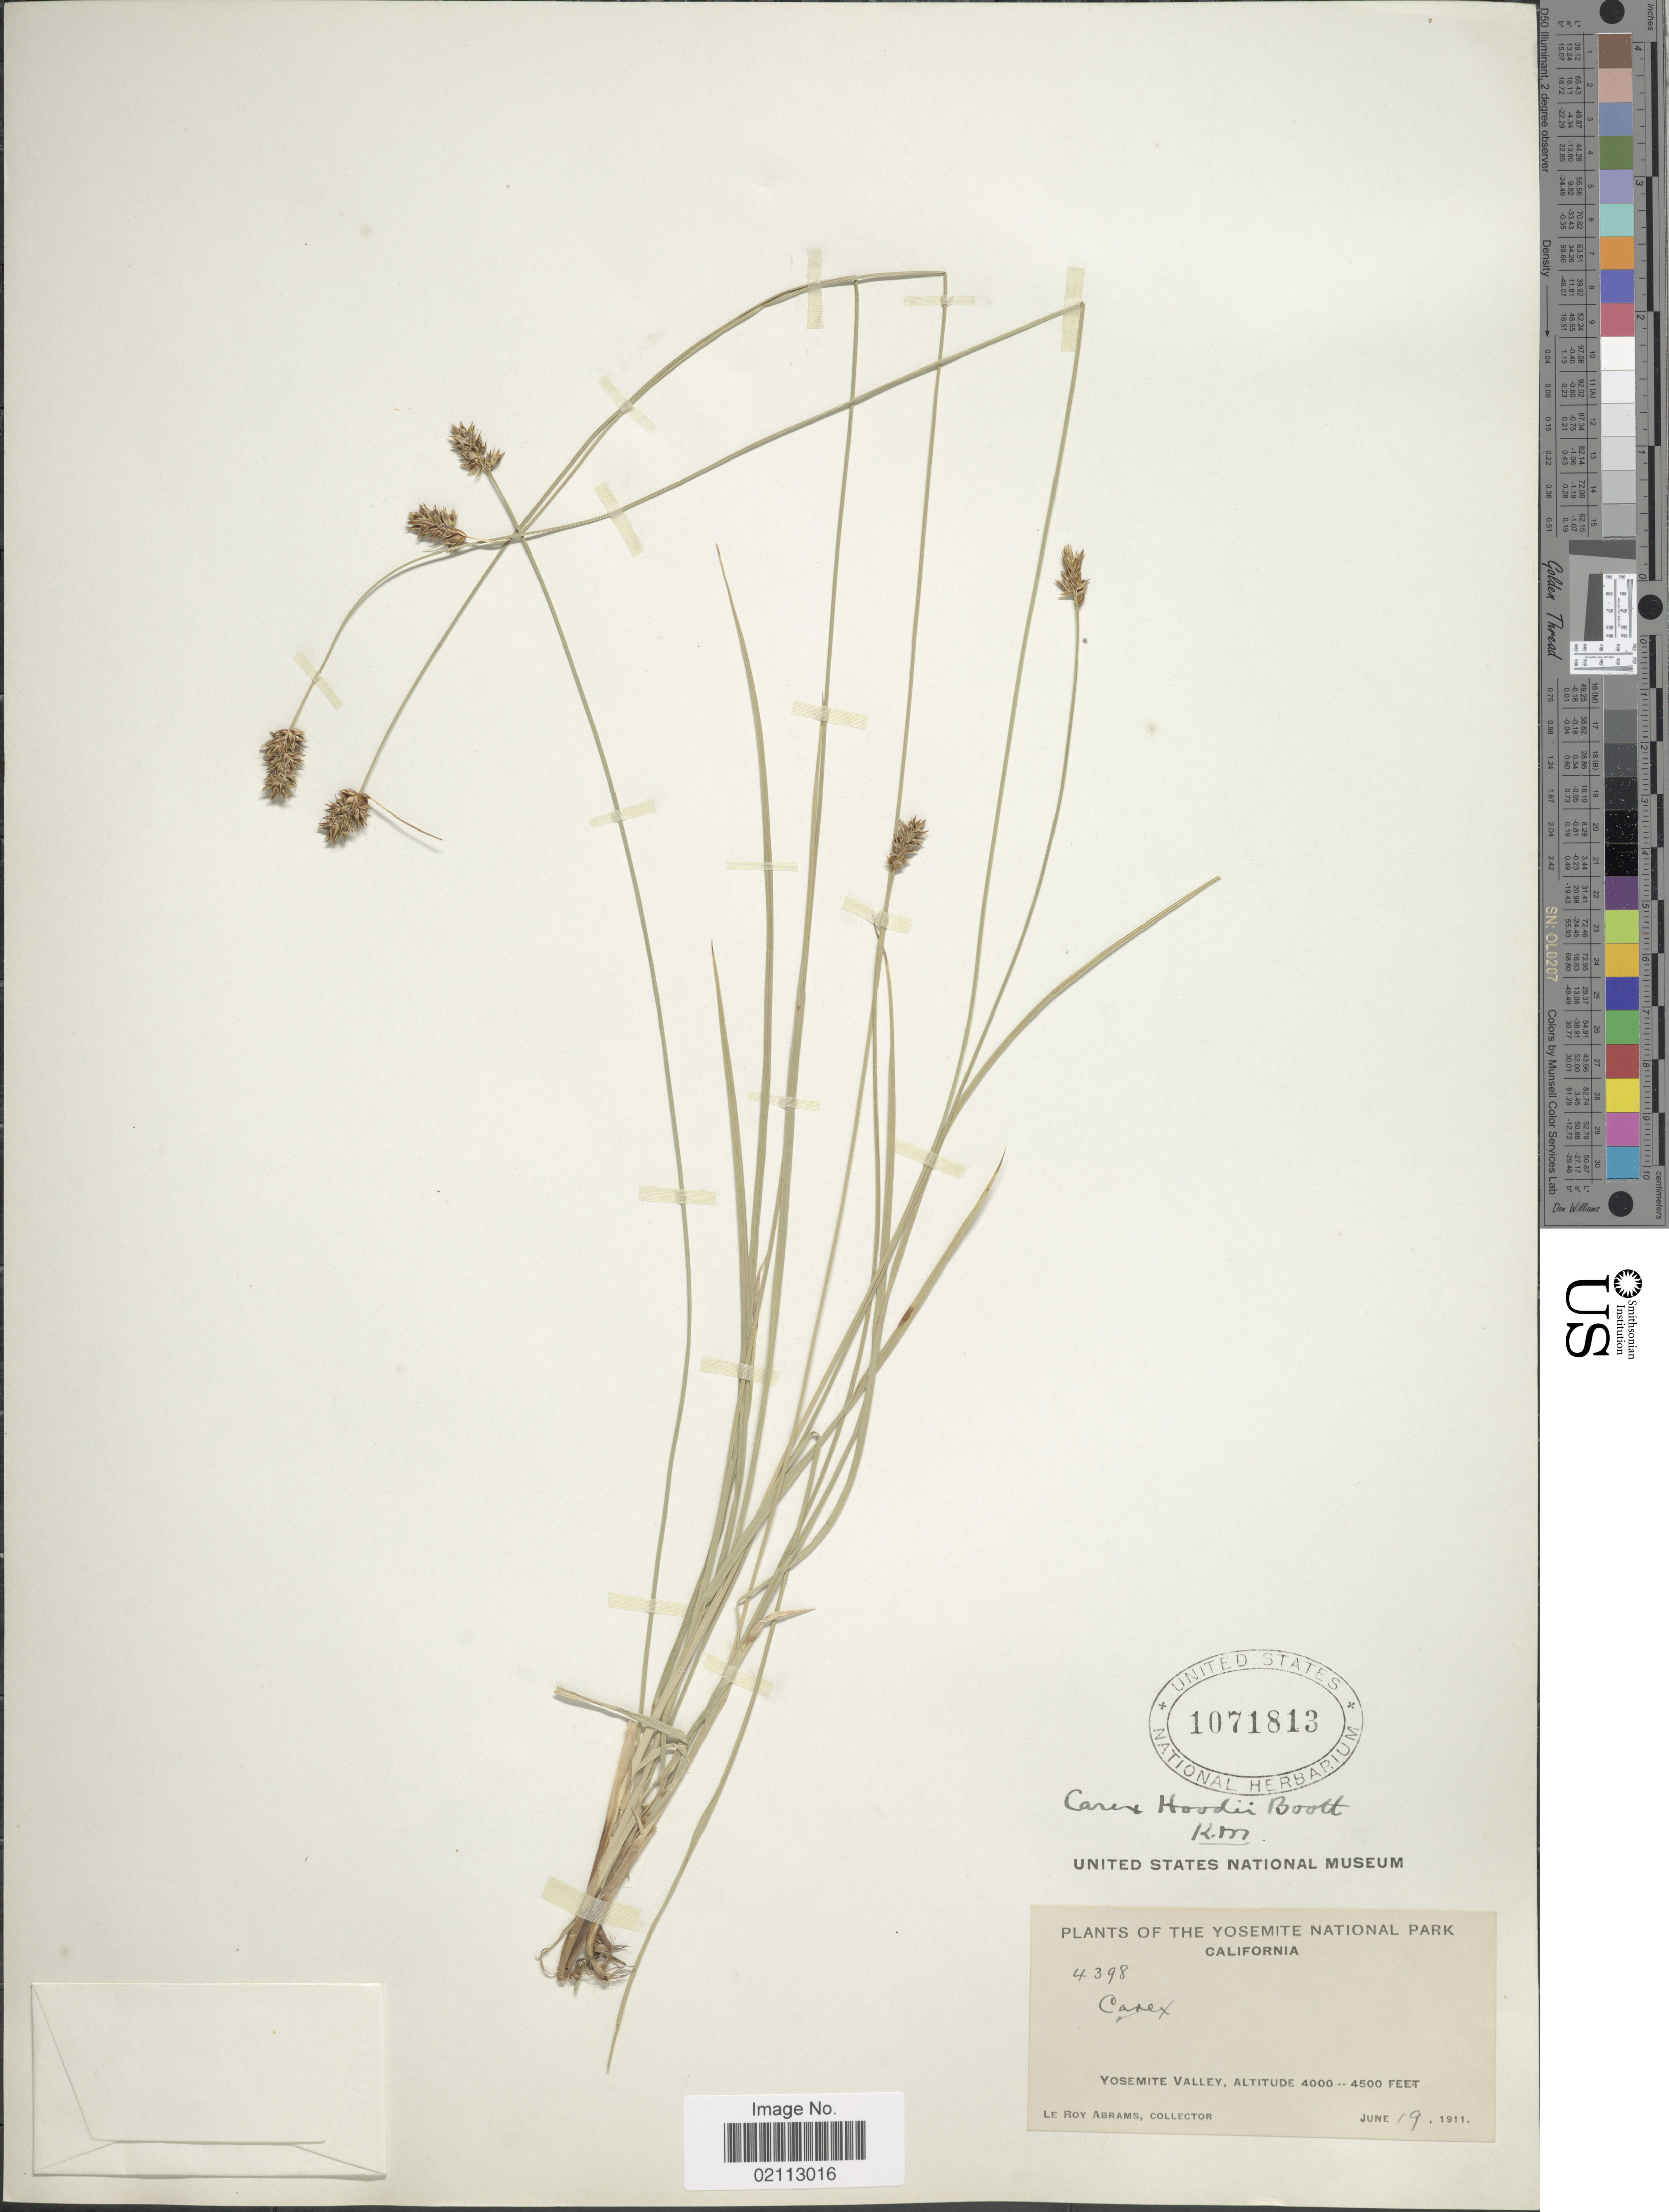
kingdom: Plantae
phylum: Tracheophyta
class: Liliopsida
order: Poales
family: Cyperaceae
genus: Carex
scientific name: Carex hoodii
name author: Boott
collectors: L. Abrams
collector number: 4398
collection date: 1911-06-19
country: United States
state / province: California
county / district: Mariposa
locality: Yosemite National Park. Yosemite Valley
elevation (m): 1219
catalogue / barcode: US 1071813